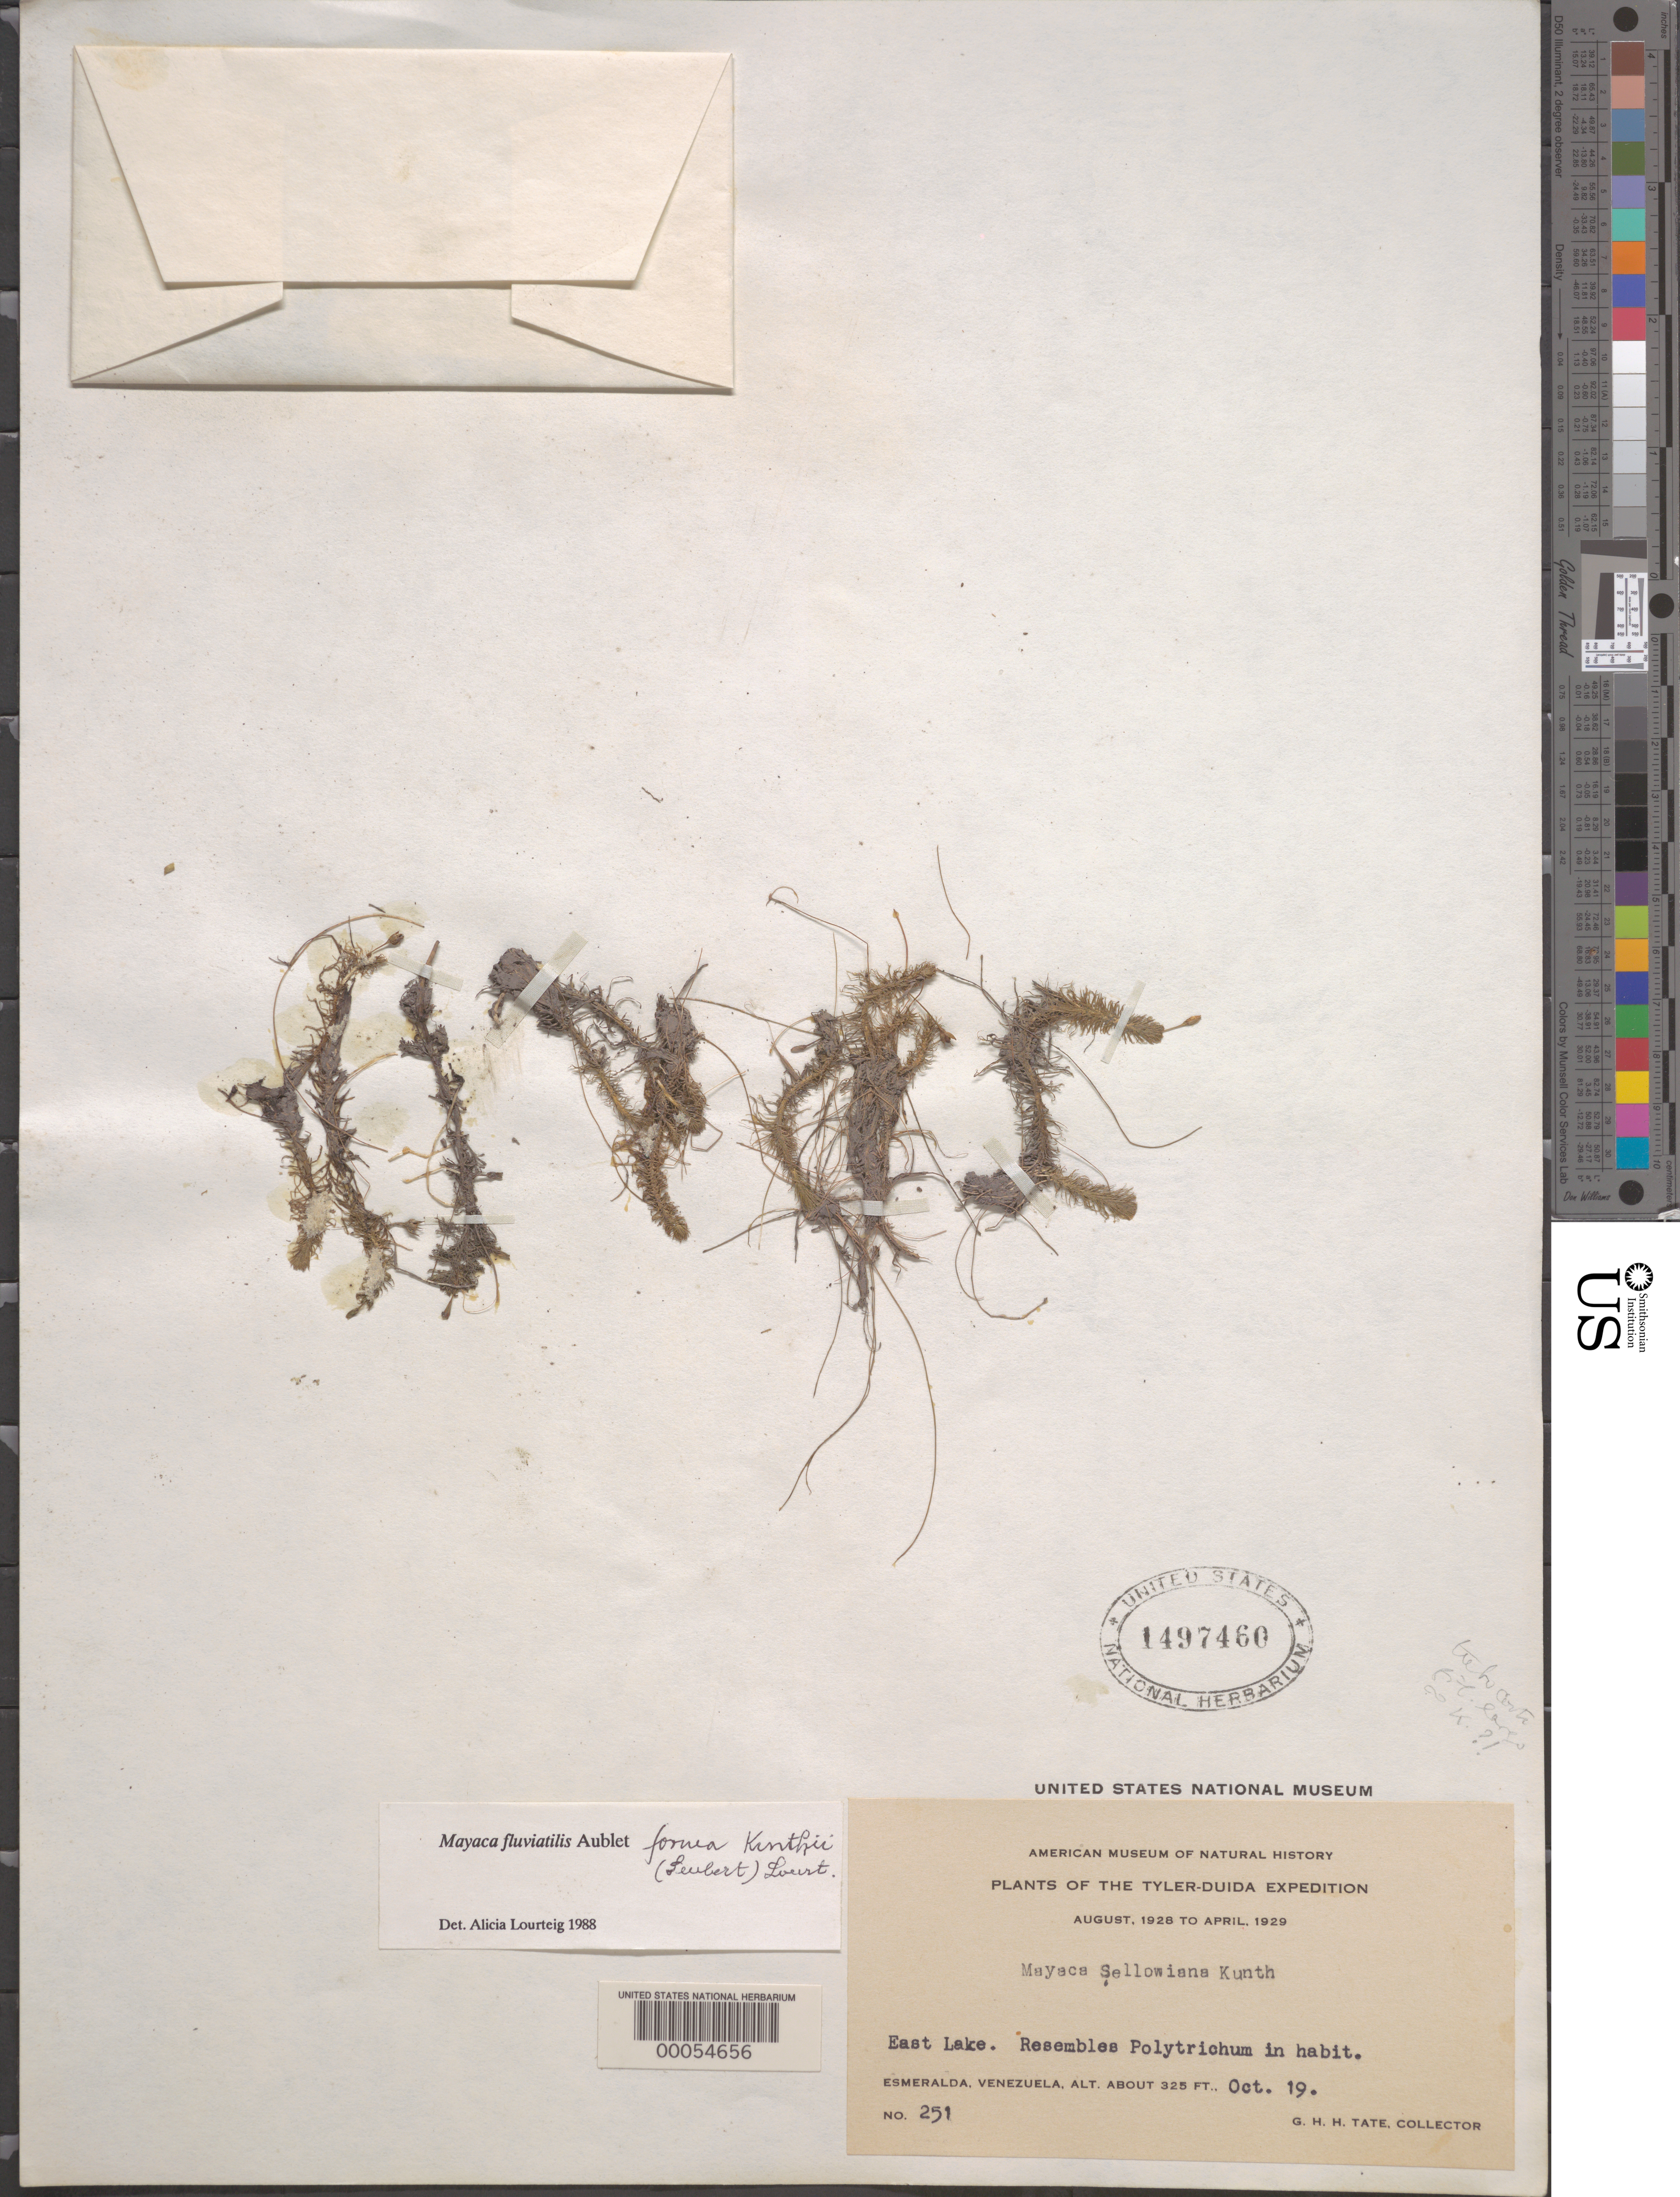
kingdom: Plantae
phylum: Tracheophyta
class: Liliopsida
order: Poales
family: Mayacaceae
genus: Mayaca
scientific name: Mayaca fluviatilis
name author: Aubl.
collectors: G. H. H.Tate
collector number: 251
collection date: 1928-10-19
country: Venezuela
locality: The Tyler-Duida. East Lake. Esmeralda.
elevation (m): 99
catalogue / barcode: US 1497460